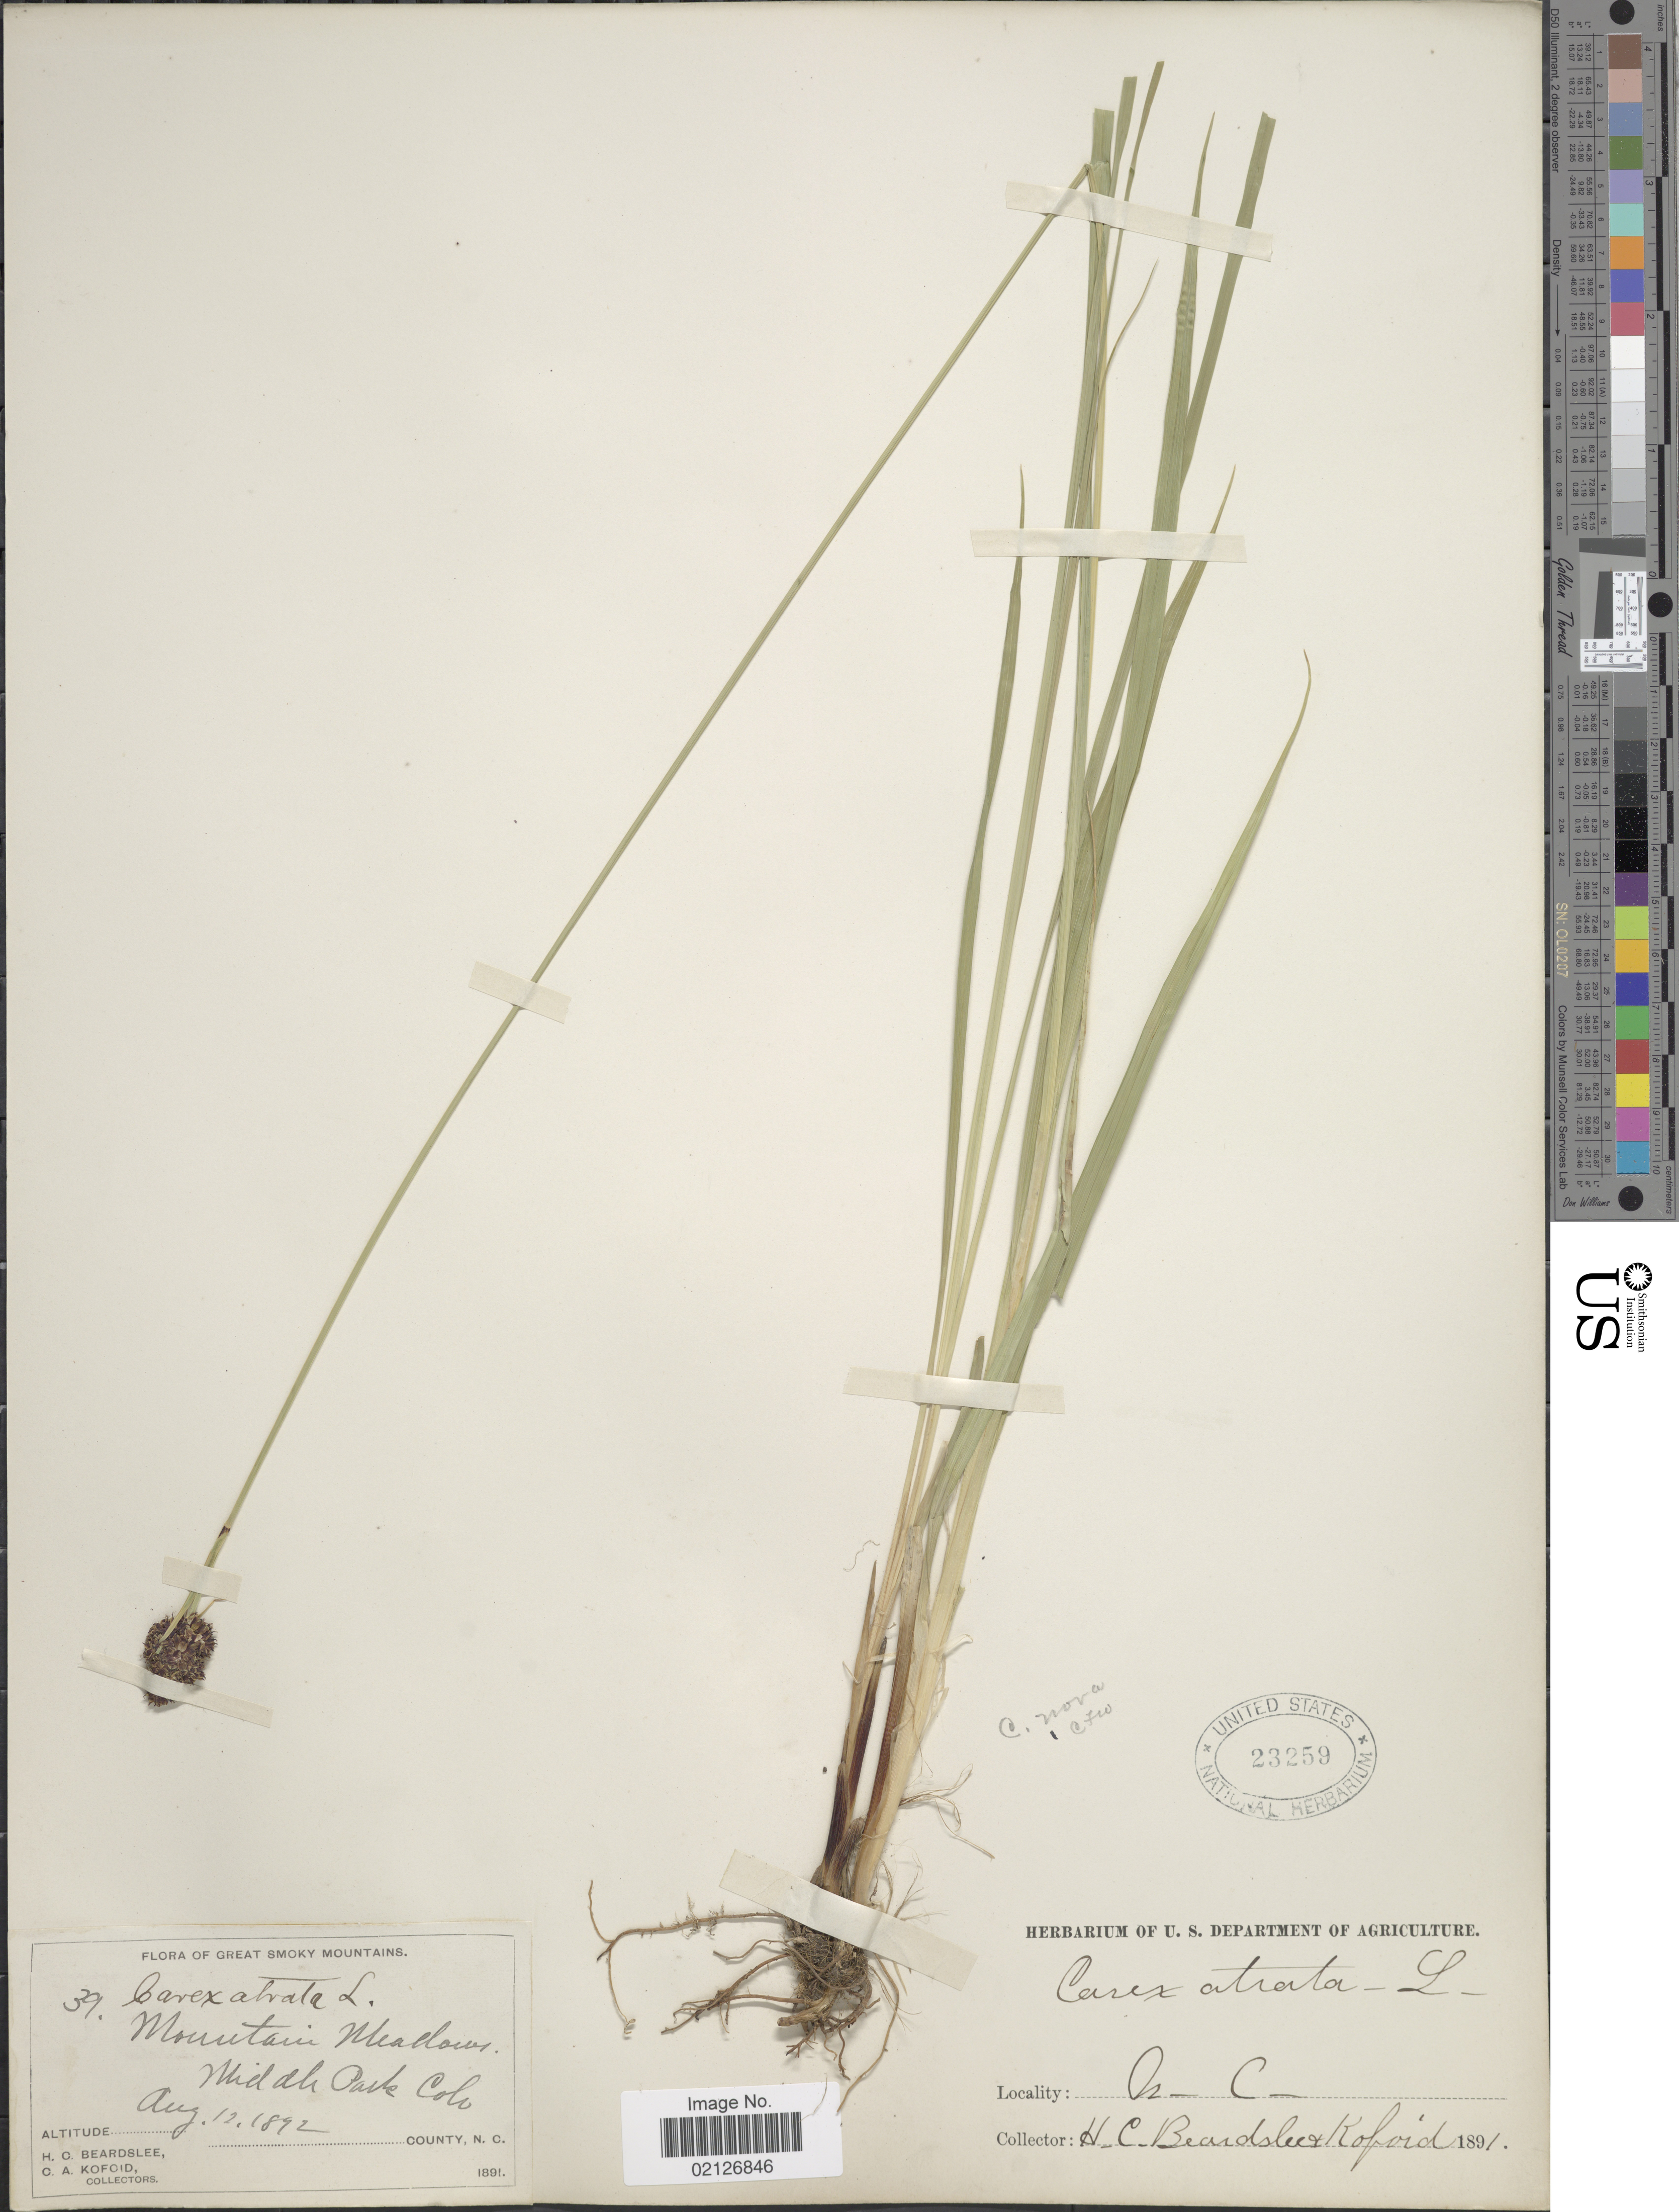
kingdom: Plantae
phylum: Tracheophyta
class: Liliopsida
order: Poales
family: Cyperaceae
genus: Carex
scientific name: Carex nova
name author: L.H. Bailey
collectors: H. Beardslee & C. Kofoid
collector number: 39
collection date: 1892-08-12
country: United States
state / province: North Carolina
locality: Great Smokey Mountains, Mountain medows, Middle Park Colo.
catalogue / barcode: US 23259